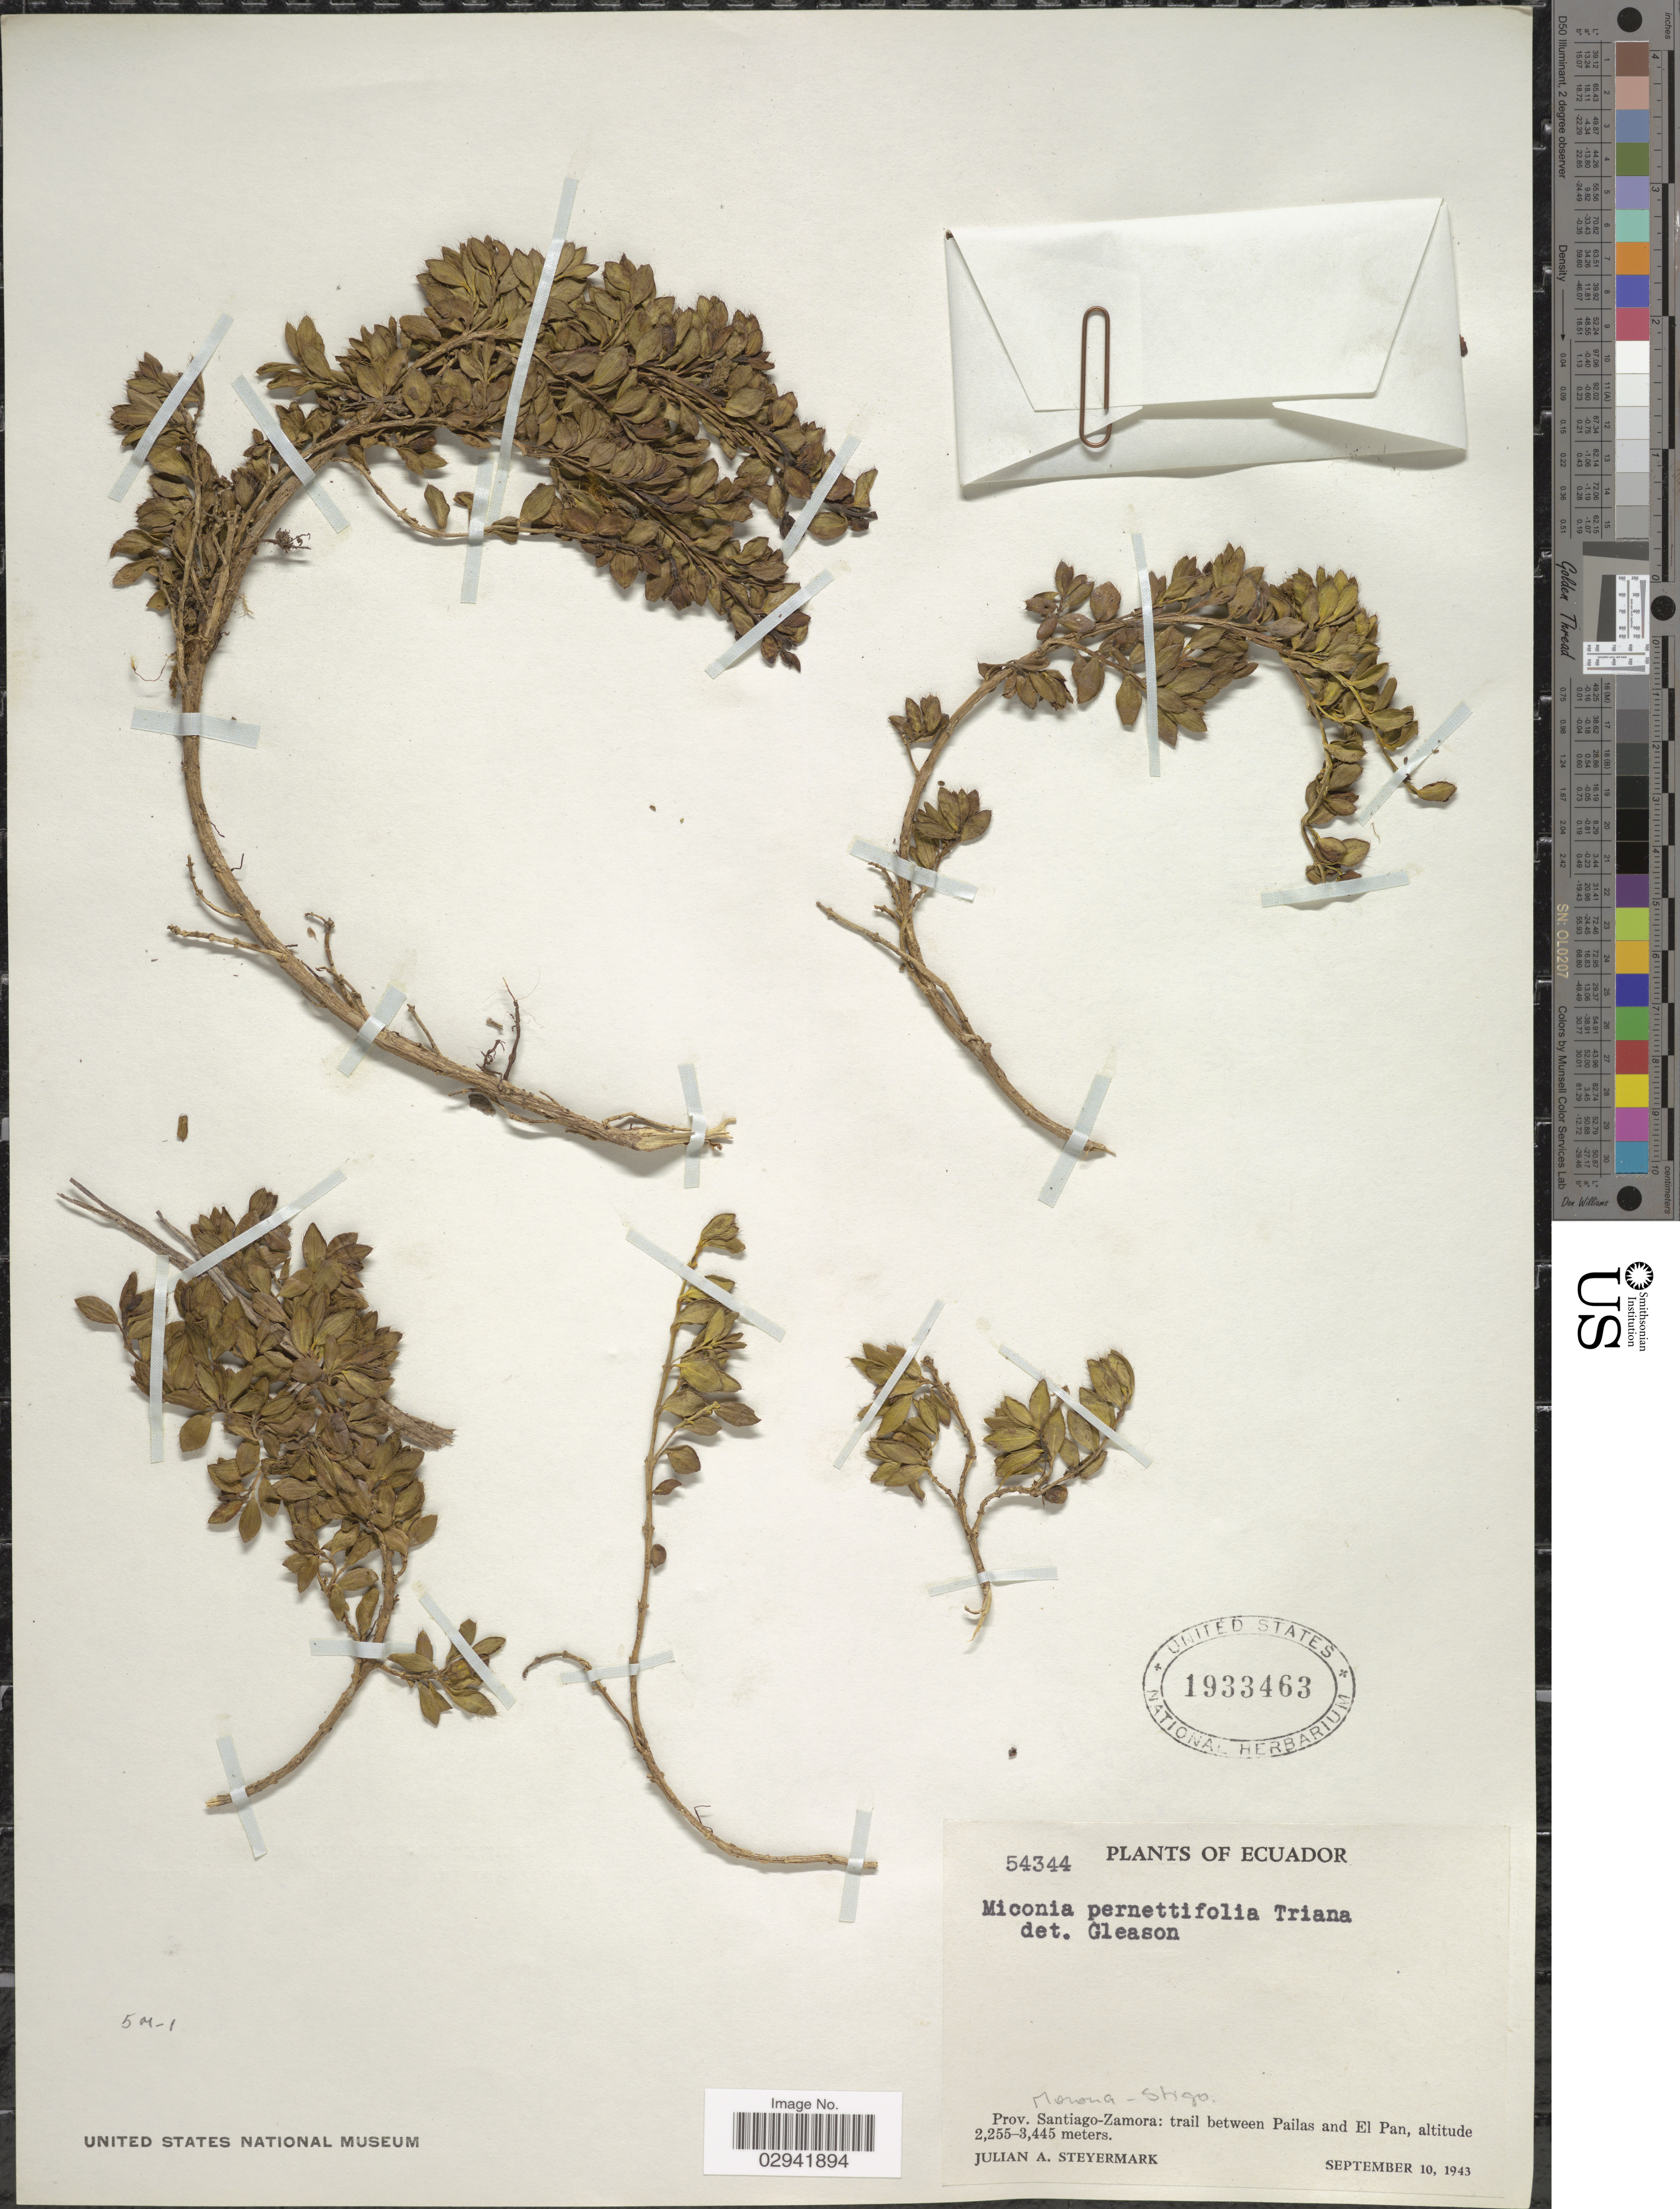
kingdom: Plantae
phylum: Tracheophyta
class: Magnoliopsida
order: Myrtales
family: Melastomataceae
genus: Miconia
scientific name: Miconia pernettifolia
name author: Triana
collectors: J. Steyermark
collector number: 54344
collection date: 1943-09-10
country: Ecuador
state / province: Morona-Santiago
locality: Prov. Santiago-Zamora: trail between Pailas and El Pan.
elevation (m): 2255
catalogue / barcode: US 1933463